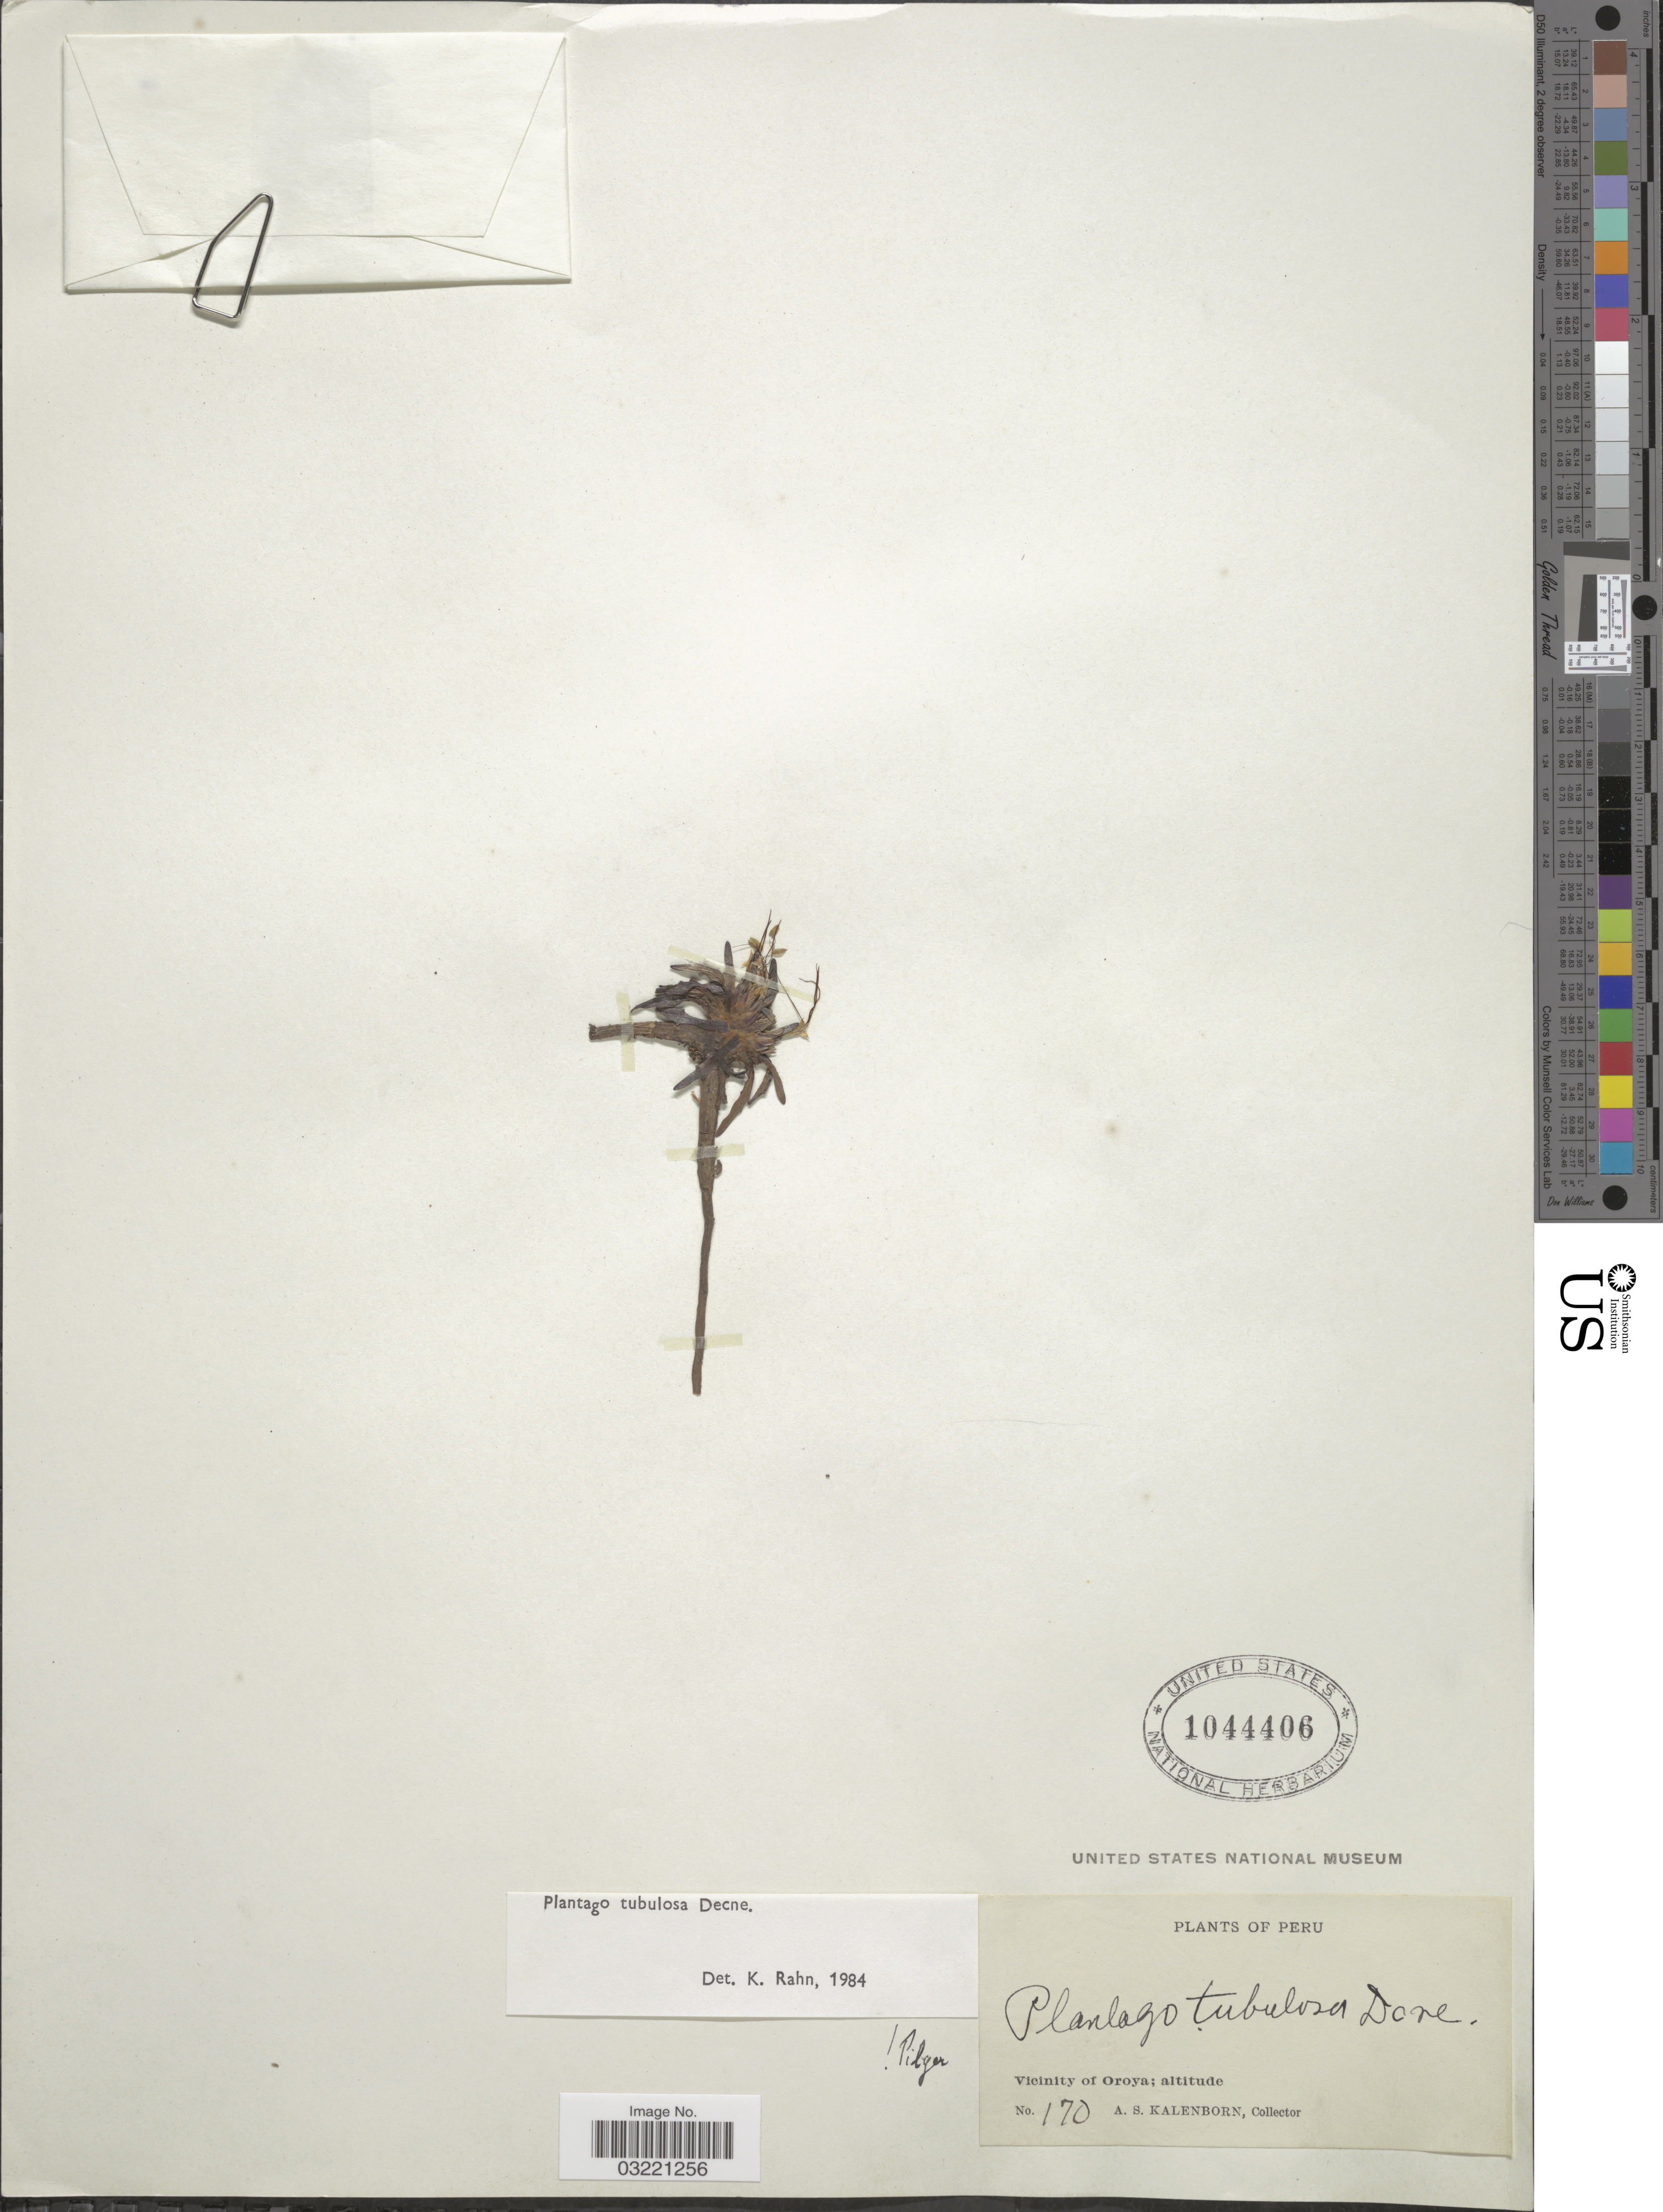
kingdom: Plantae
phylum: Tracheophyta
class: Magnoliopsida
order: Lamiales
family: Plantaginaceae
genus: Plantago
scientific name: Plantago tubulosa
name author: Decne.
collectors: A. Kalenborn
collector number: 170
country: Peru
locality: Vicinity of Oroya.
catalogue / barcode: US 1044406